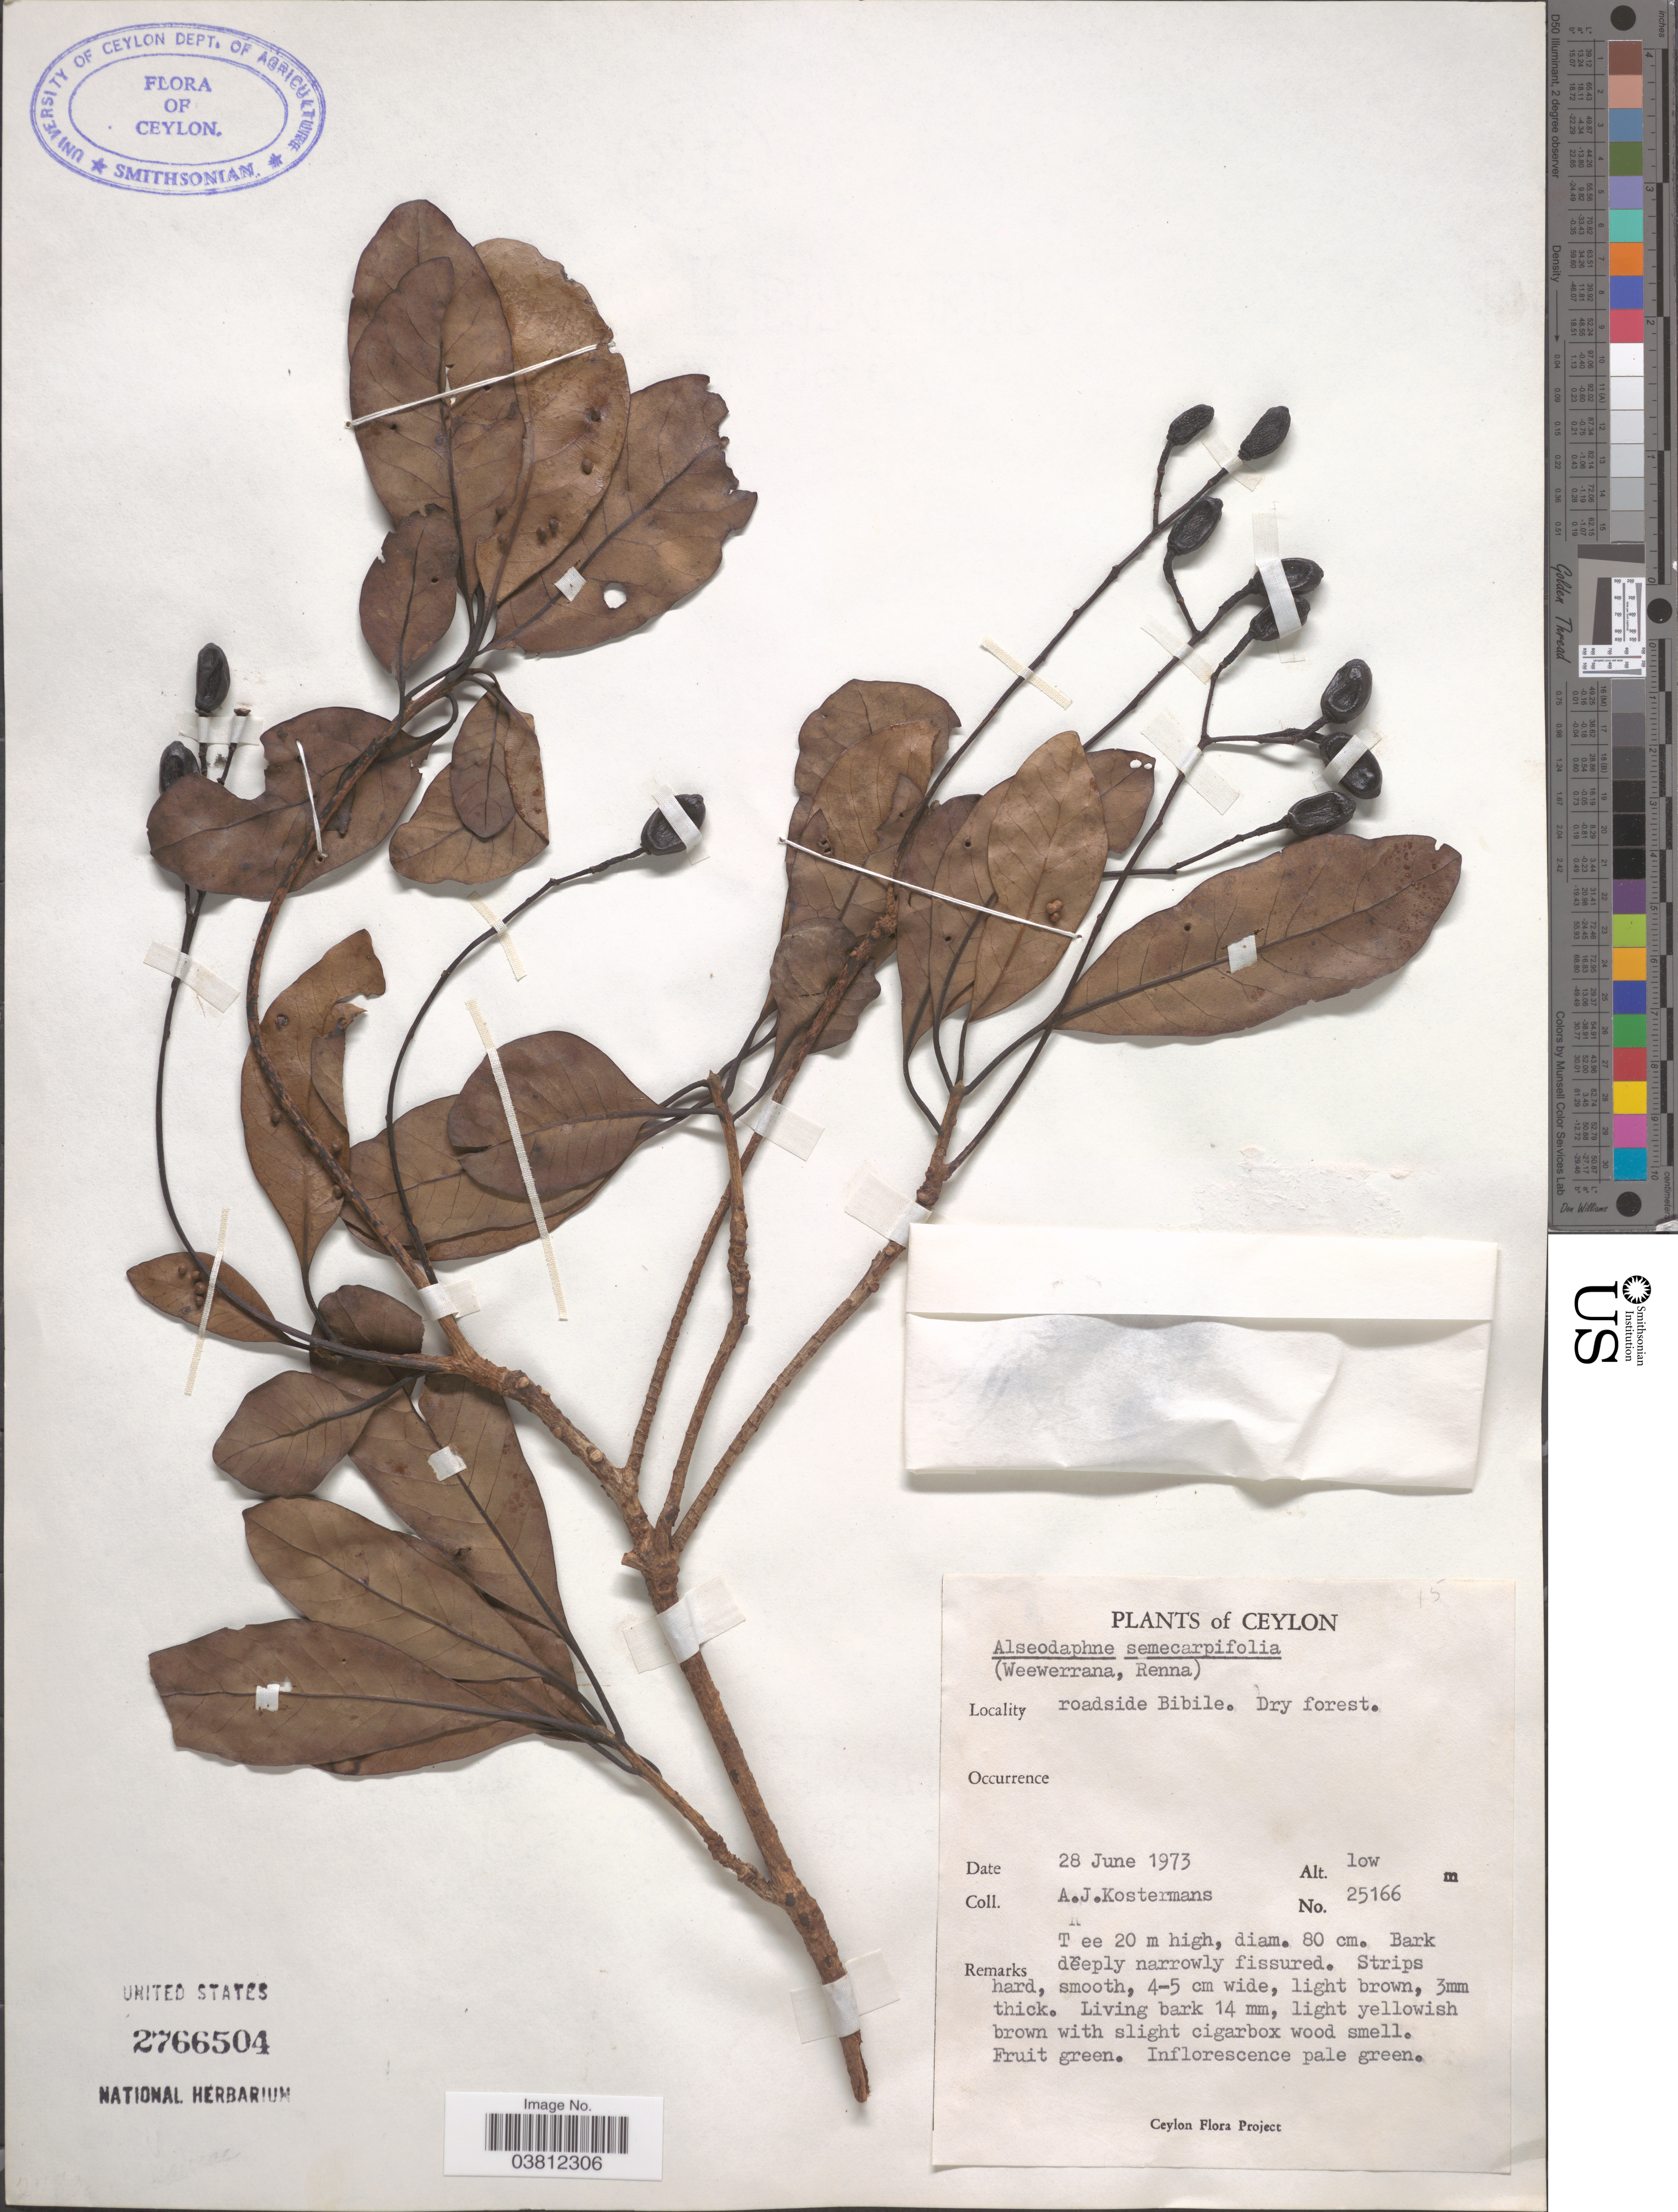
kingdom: Plantae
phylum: Tracheophyta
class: Magnoliopsida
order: Laurales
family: Lauraceae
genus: Alseodaphne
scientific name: Alseodaphne semecarpifolia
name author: Nees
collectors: A. J. G. Kostermans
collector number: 25166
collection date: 1973-06-28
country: Sri Lanka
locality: Ceylon. Roadside Bibile.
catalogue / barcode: US 2766504